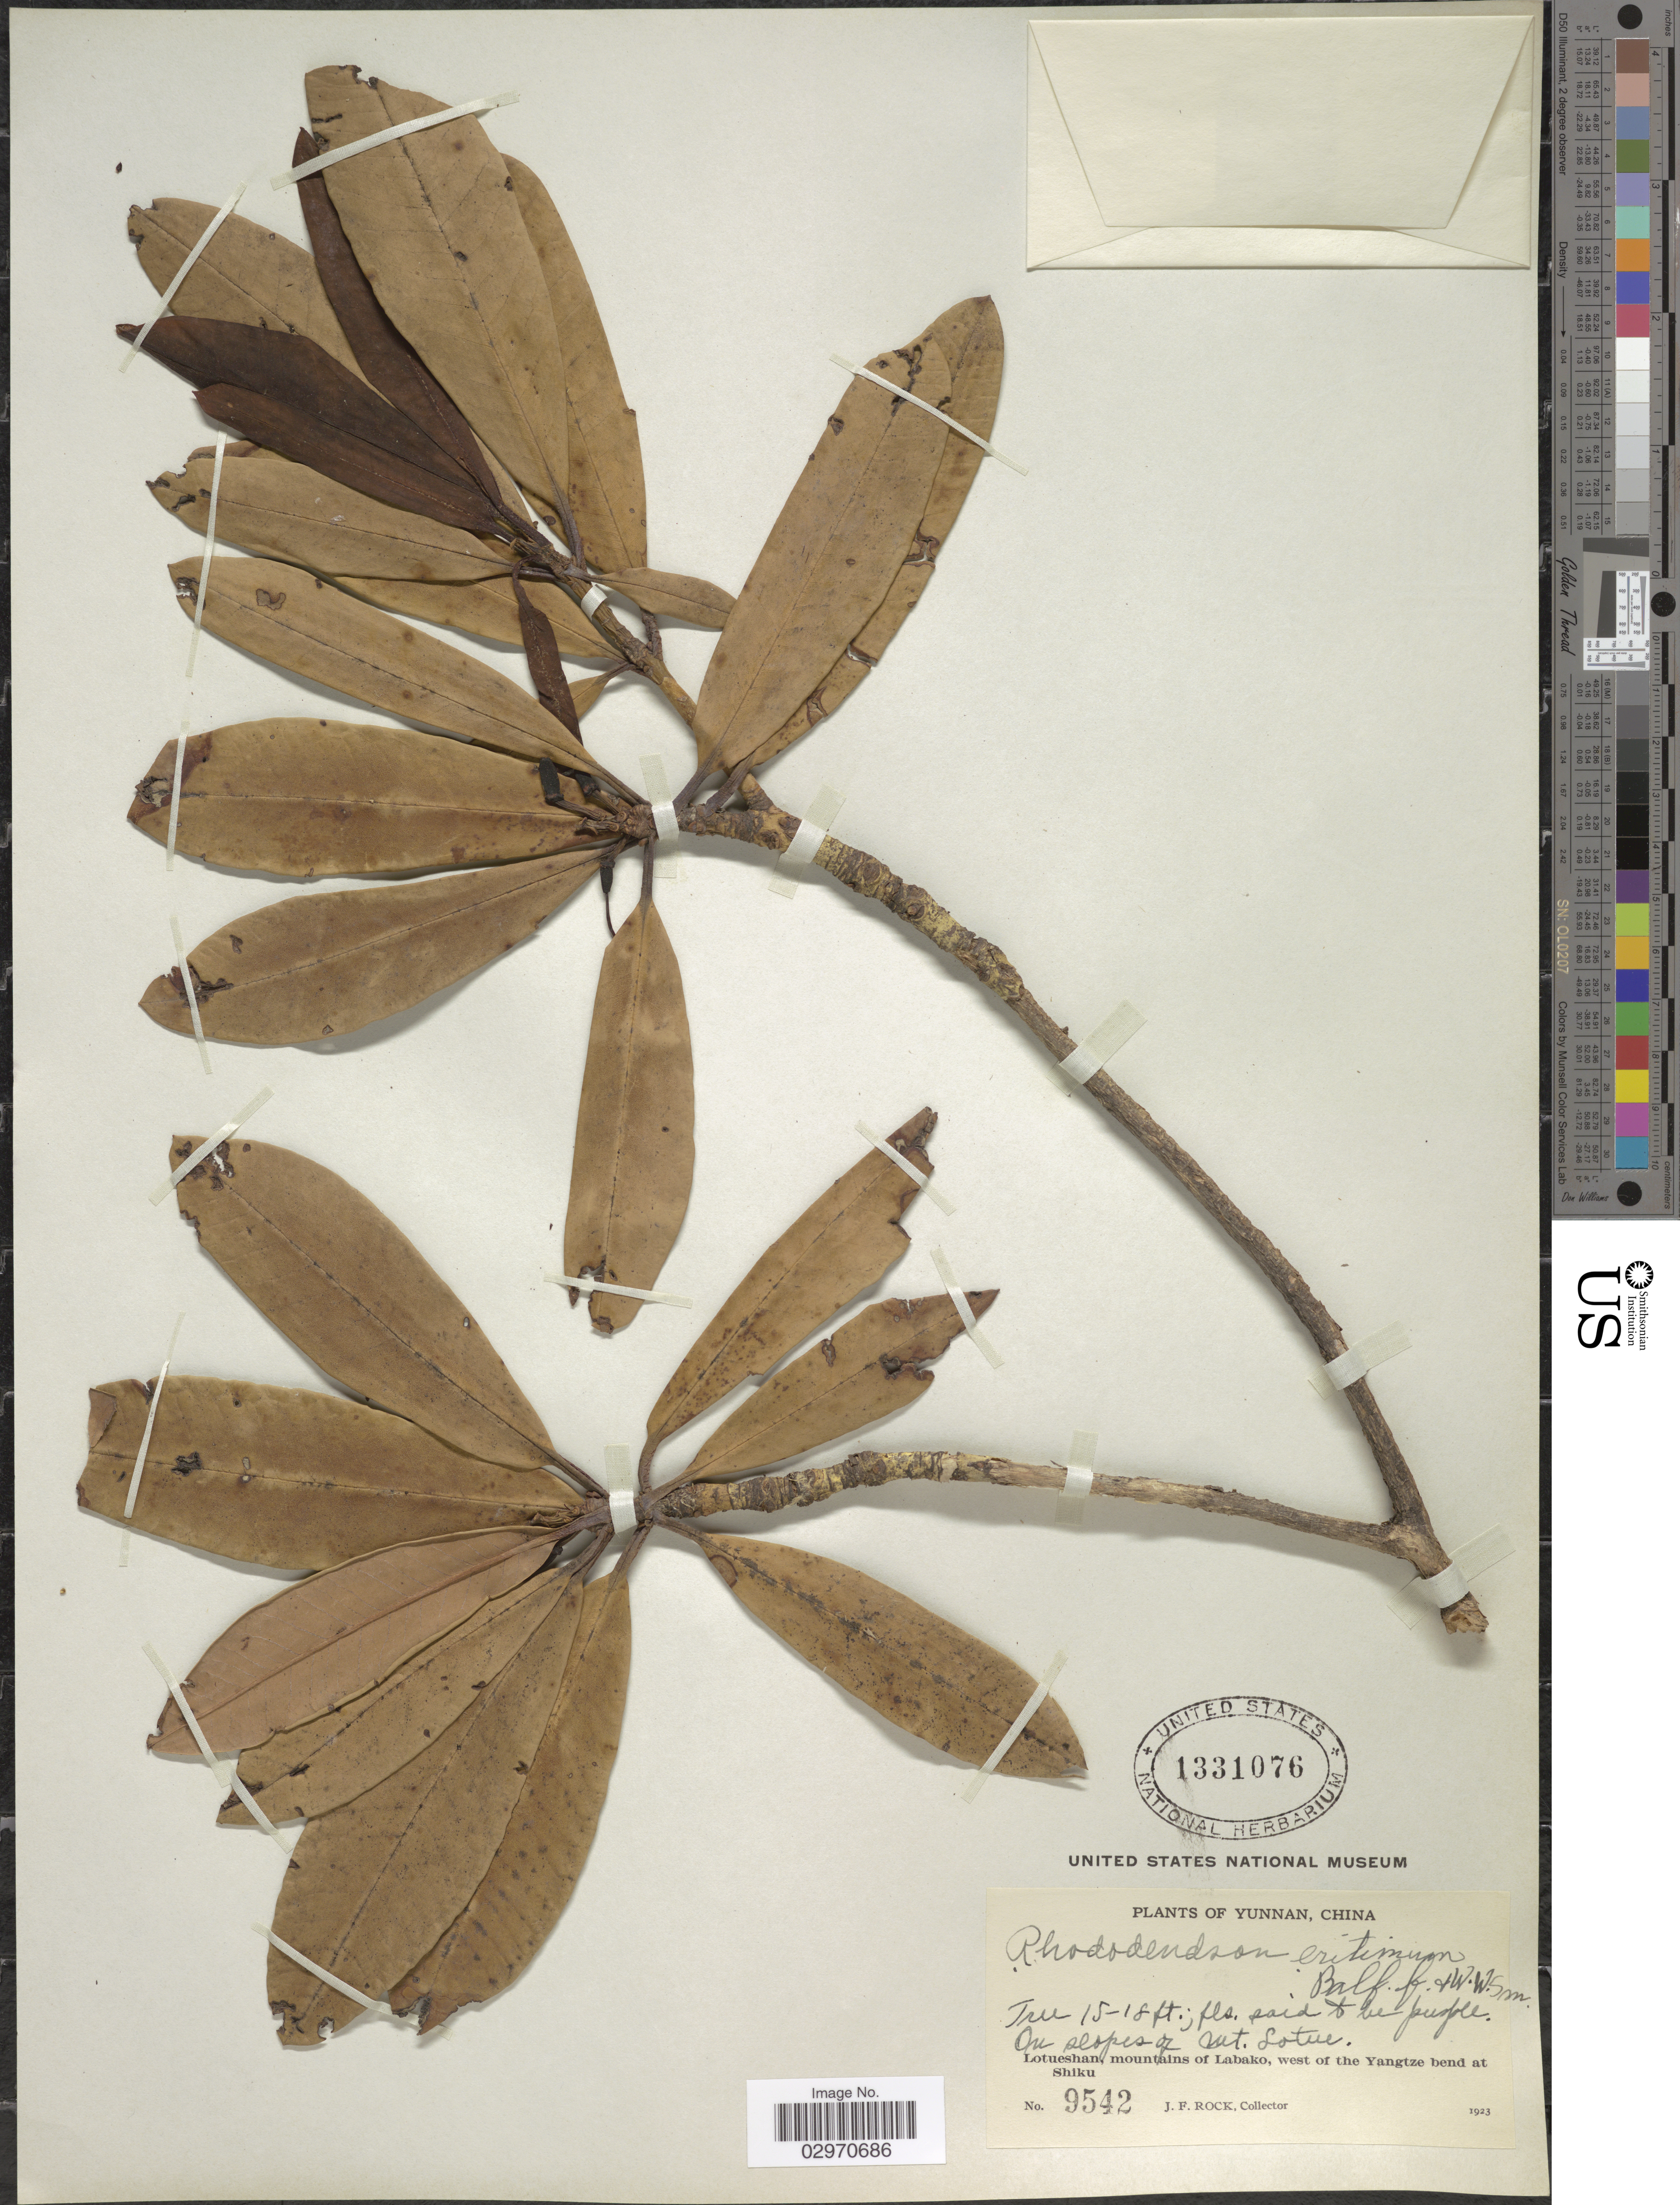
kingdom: Plantae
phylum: Tracheophyta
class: Magnoliopsida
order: Ericales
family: Ericaceae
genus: Rhododendron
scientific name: Rhododendron eritimum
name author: Balf. f. & W.W. Sm.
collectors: J. Rock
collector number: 9542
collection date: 1923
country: China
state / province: Yunnan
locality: On slopes of Mt. Lotue, Lotueshan, mountains of Labako, west of the Yangtze bend at Shiku.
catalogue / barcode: US 1331076